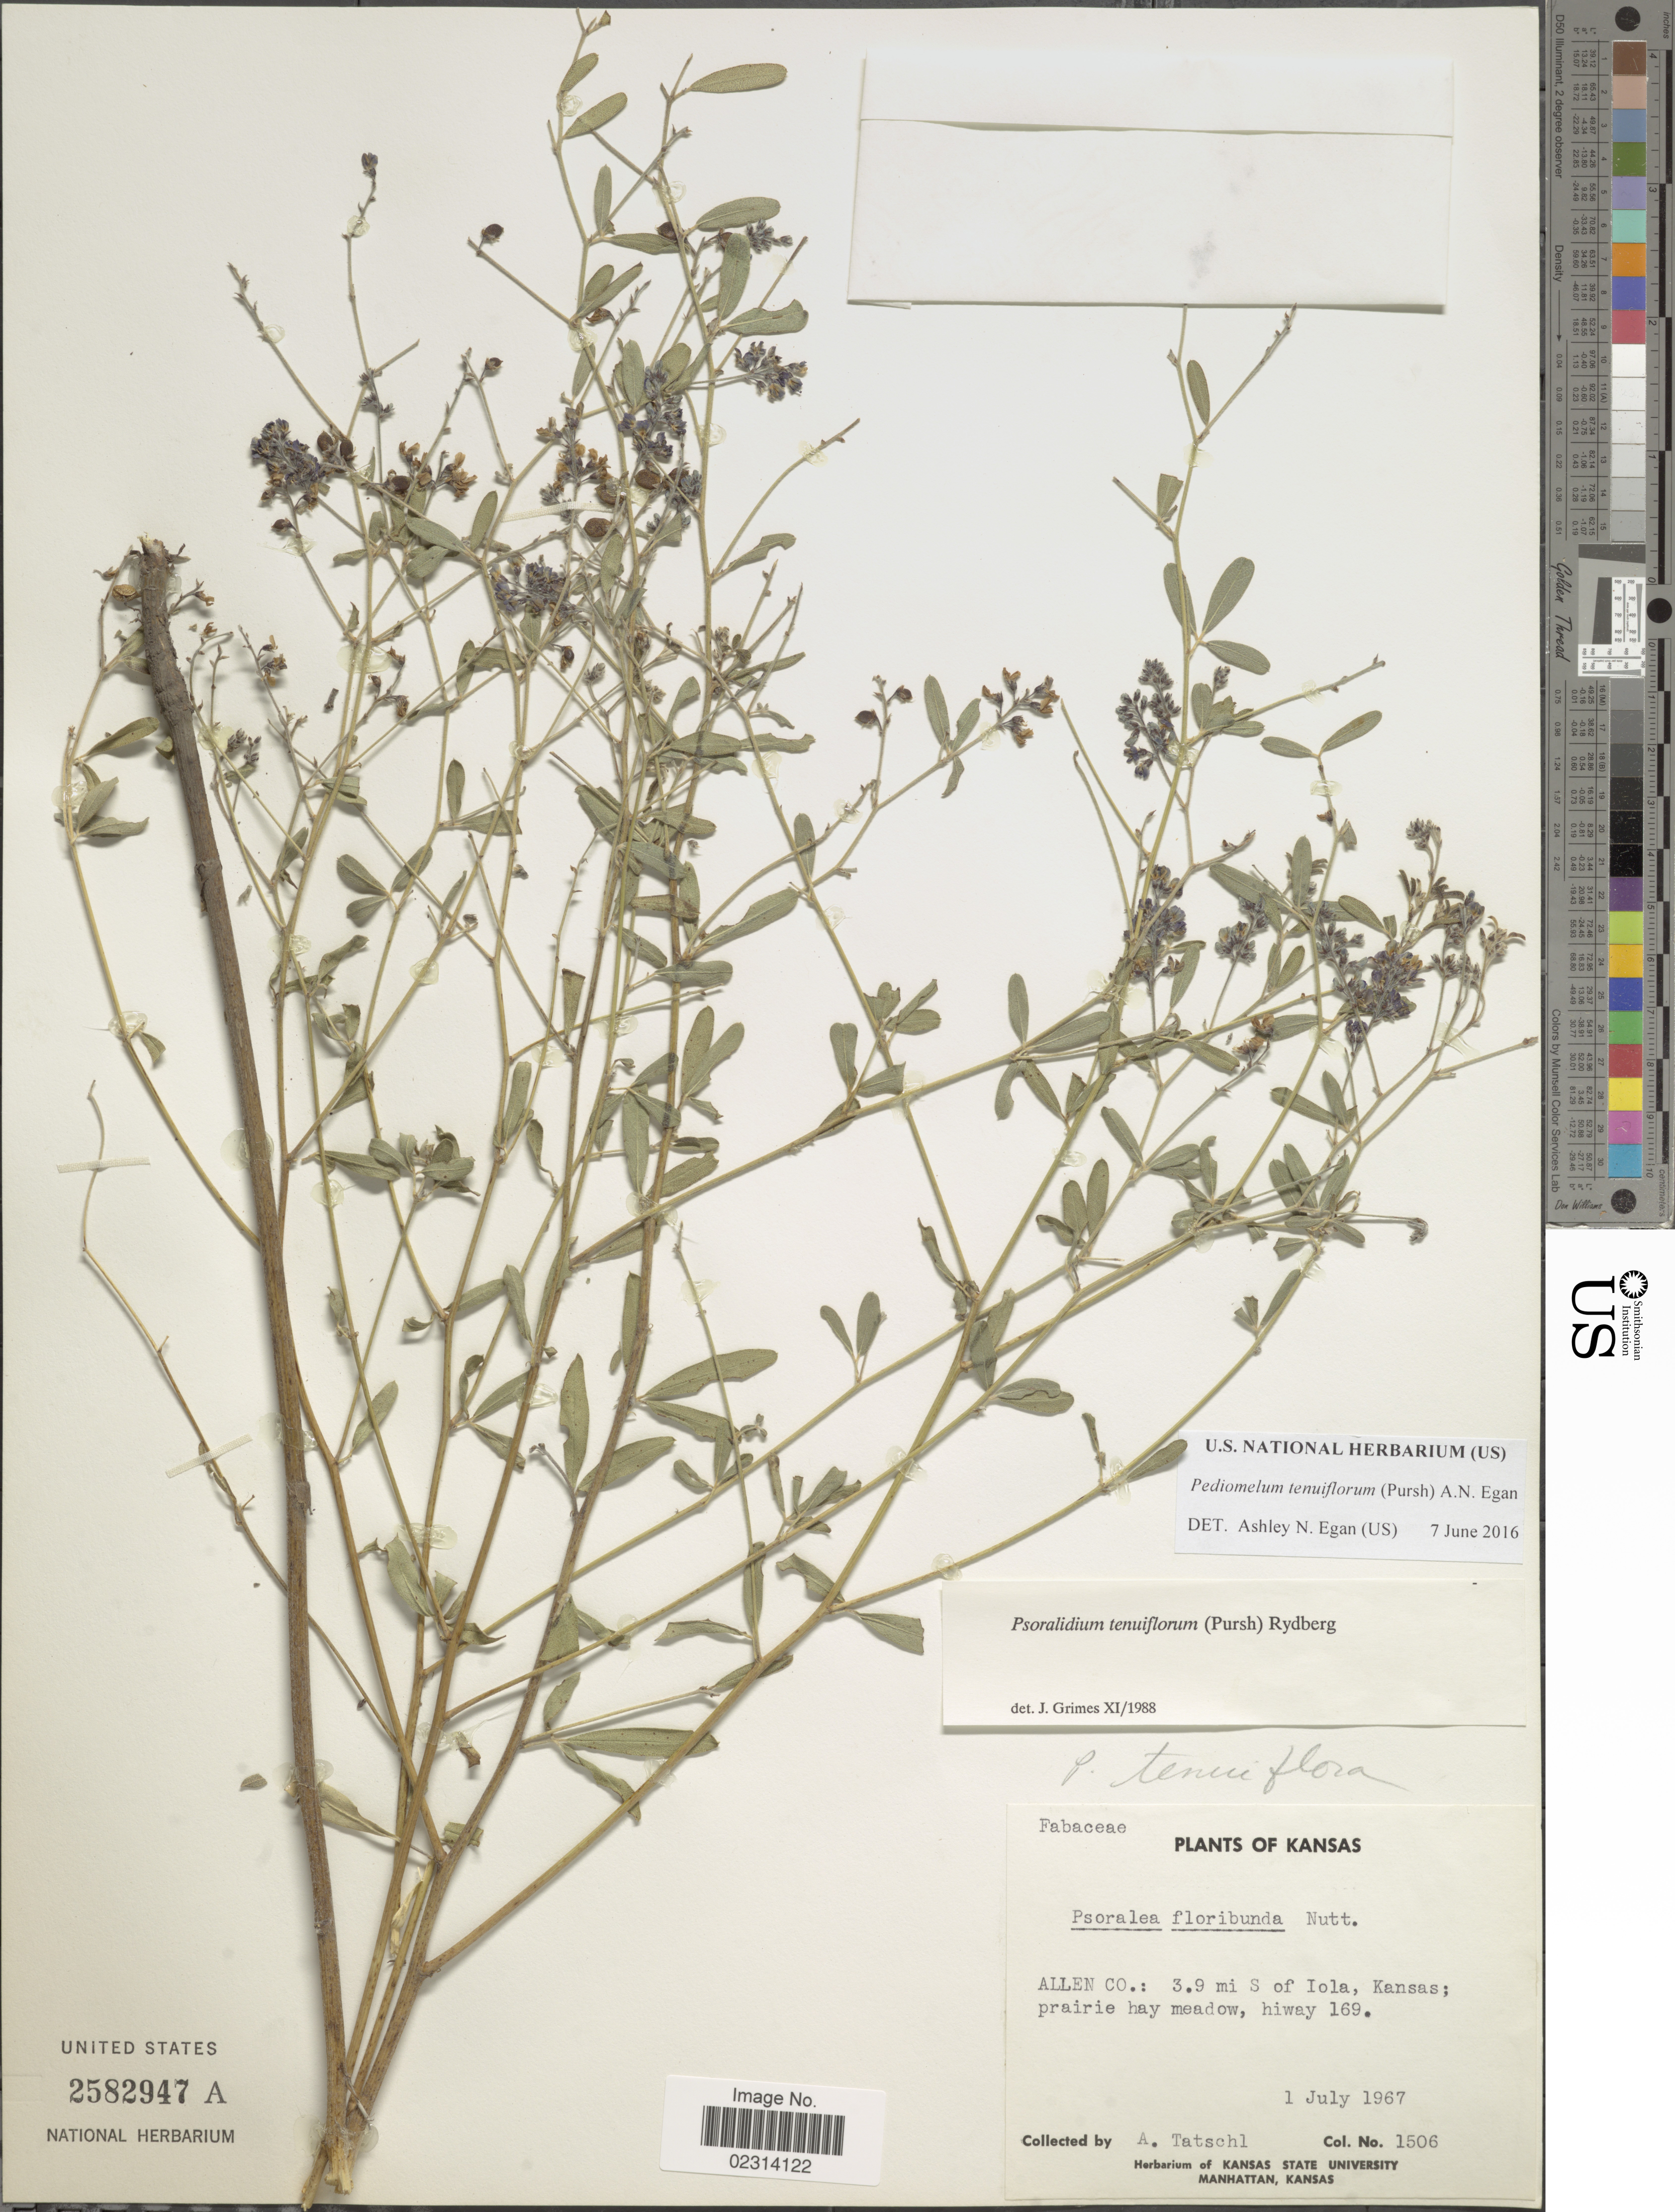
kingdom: Plantae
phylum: Tracheophyta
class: Magnoliopsida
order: Fabales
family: Fabaceae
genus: Psoralidium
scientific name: Psoralidium tenuiflorum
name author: (Pursh) Rydb.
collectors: A. Tatschl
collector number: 1506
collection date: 1967-07-01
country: United States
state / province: Kansas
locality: Allen Co.: 3.9 mi S of Iola, Kansas, prairie hay meadow, hiway 169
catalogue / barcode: US 2582947A